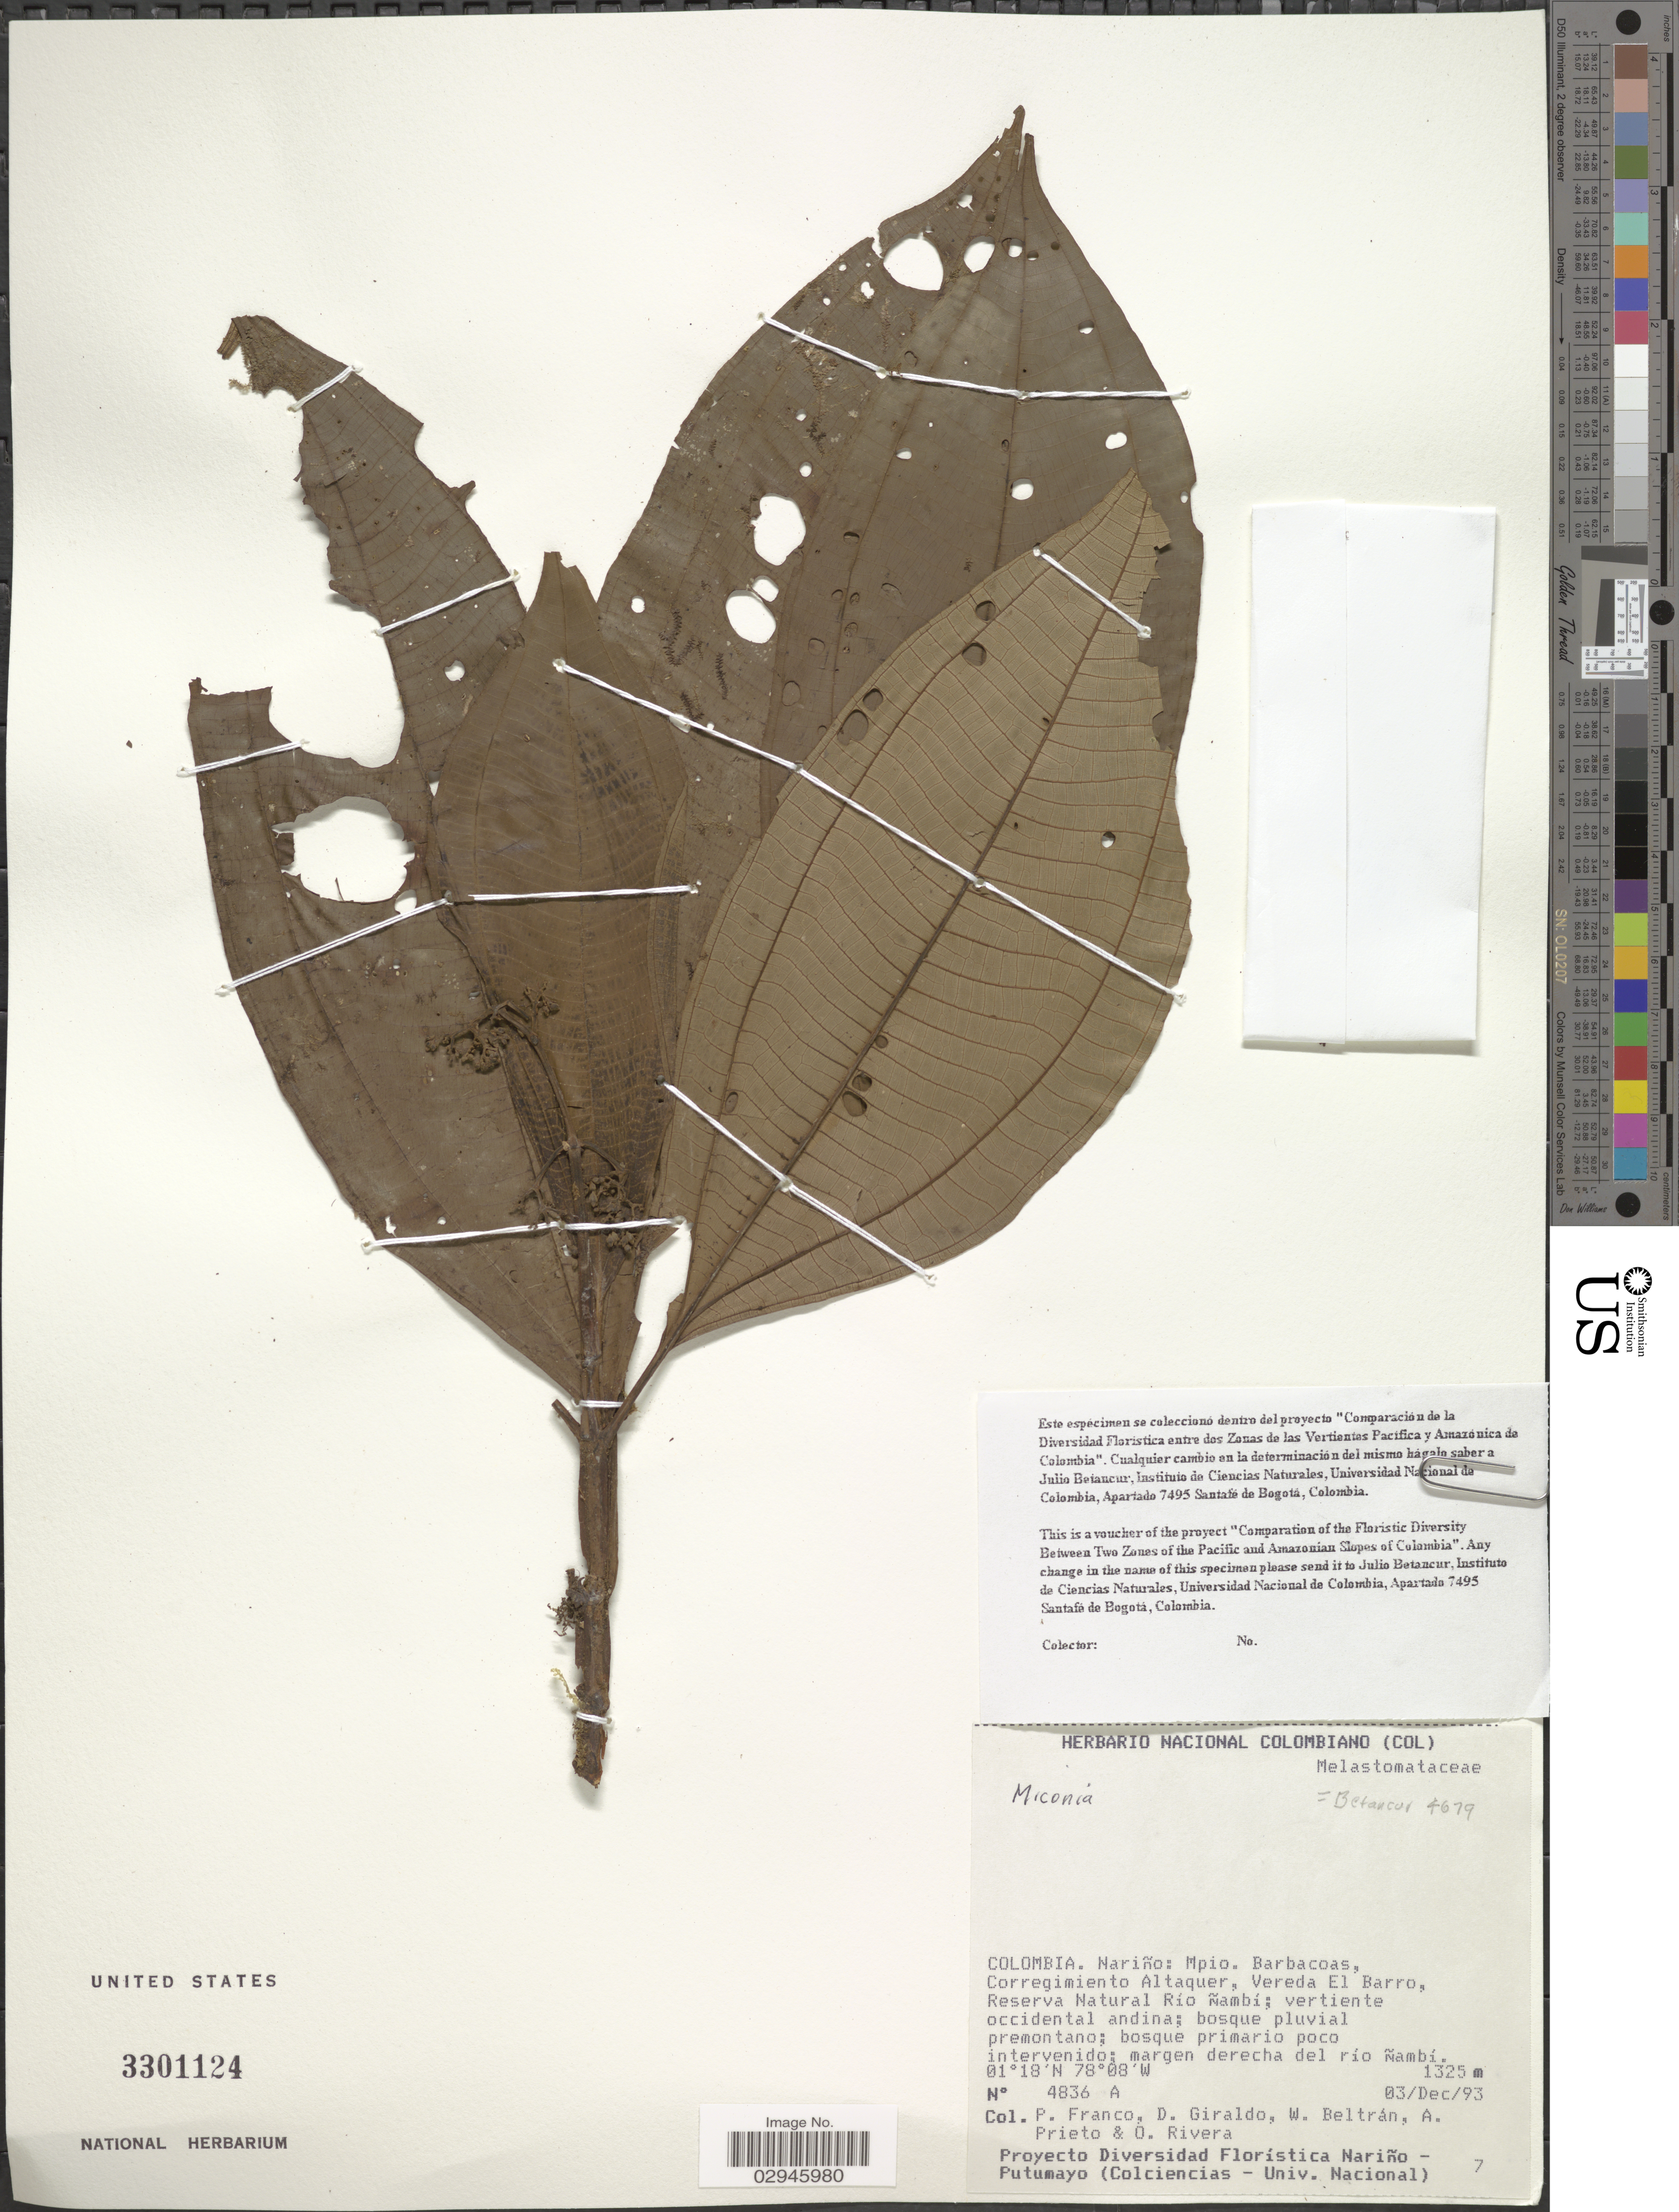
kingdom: Plantae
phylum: Tracheophyta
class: Magnoliopsida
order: Myrtales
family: Melastomataceae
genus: Miconia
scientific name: Miconia sp.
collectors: P. Franco, D. Giraldo, W. Beltran, A. Prieto & O. Rivera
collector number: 4836A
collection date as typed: Transcribed d/m/y: 3/12/93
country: Colombia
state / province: Nariño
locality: Mpio. Barbacoas, Corregimiento Altaquer, Vereda El Barro, Reserva Natural Río Ñambí; vertiente occidental andina; margen derecha del río Ñambí.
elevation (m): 1325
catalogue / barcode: US 3301124